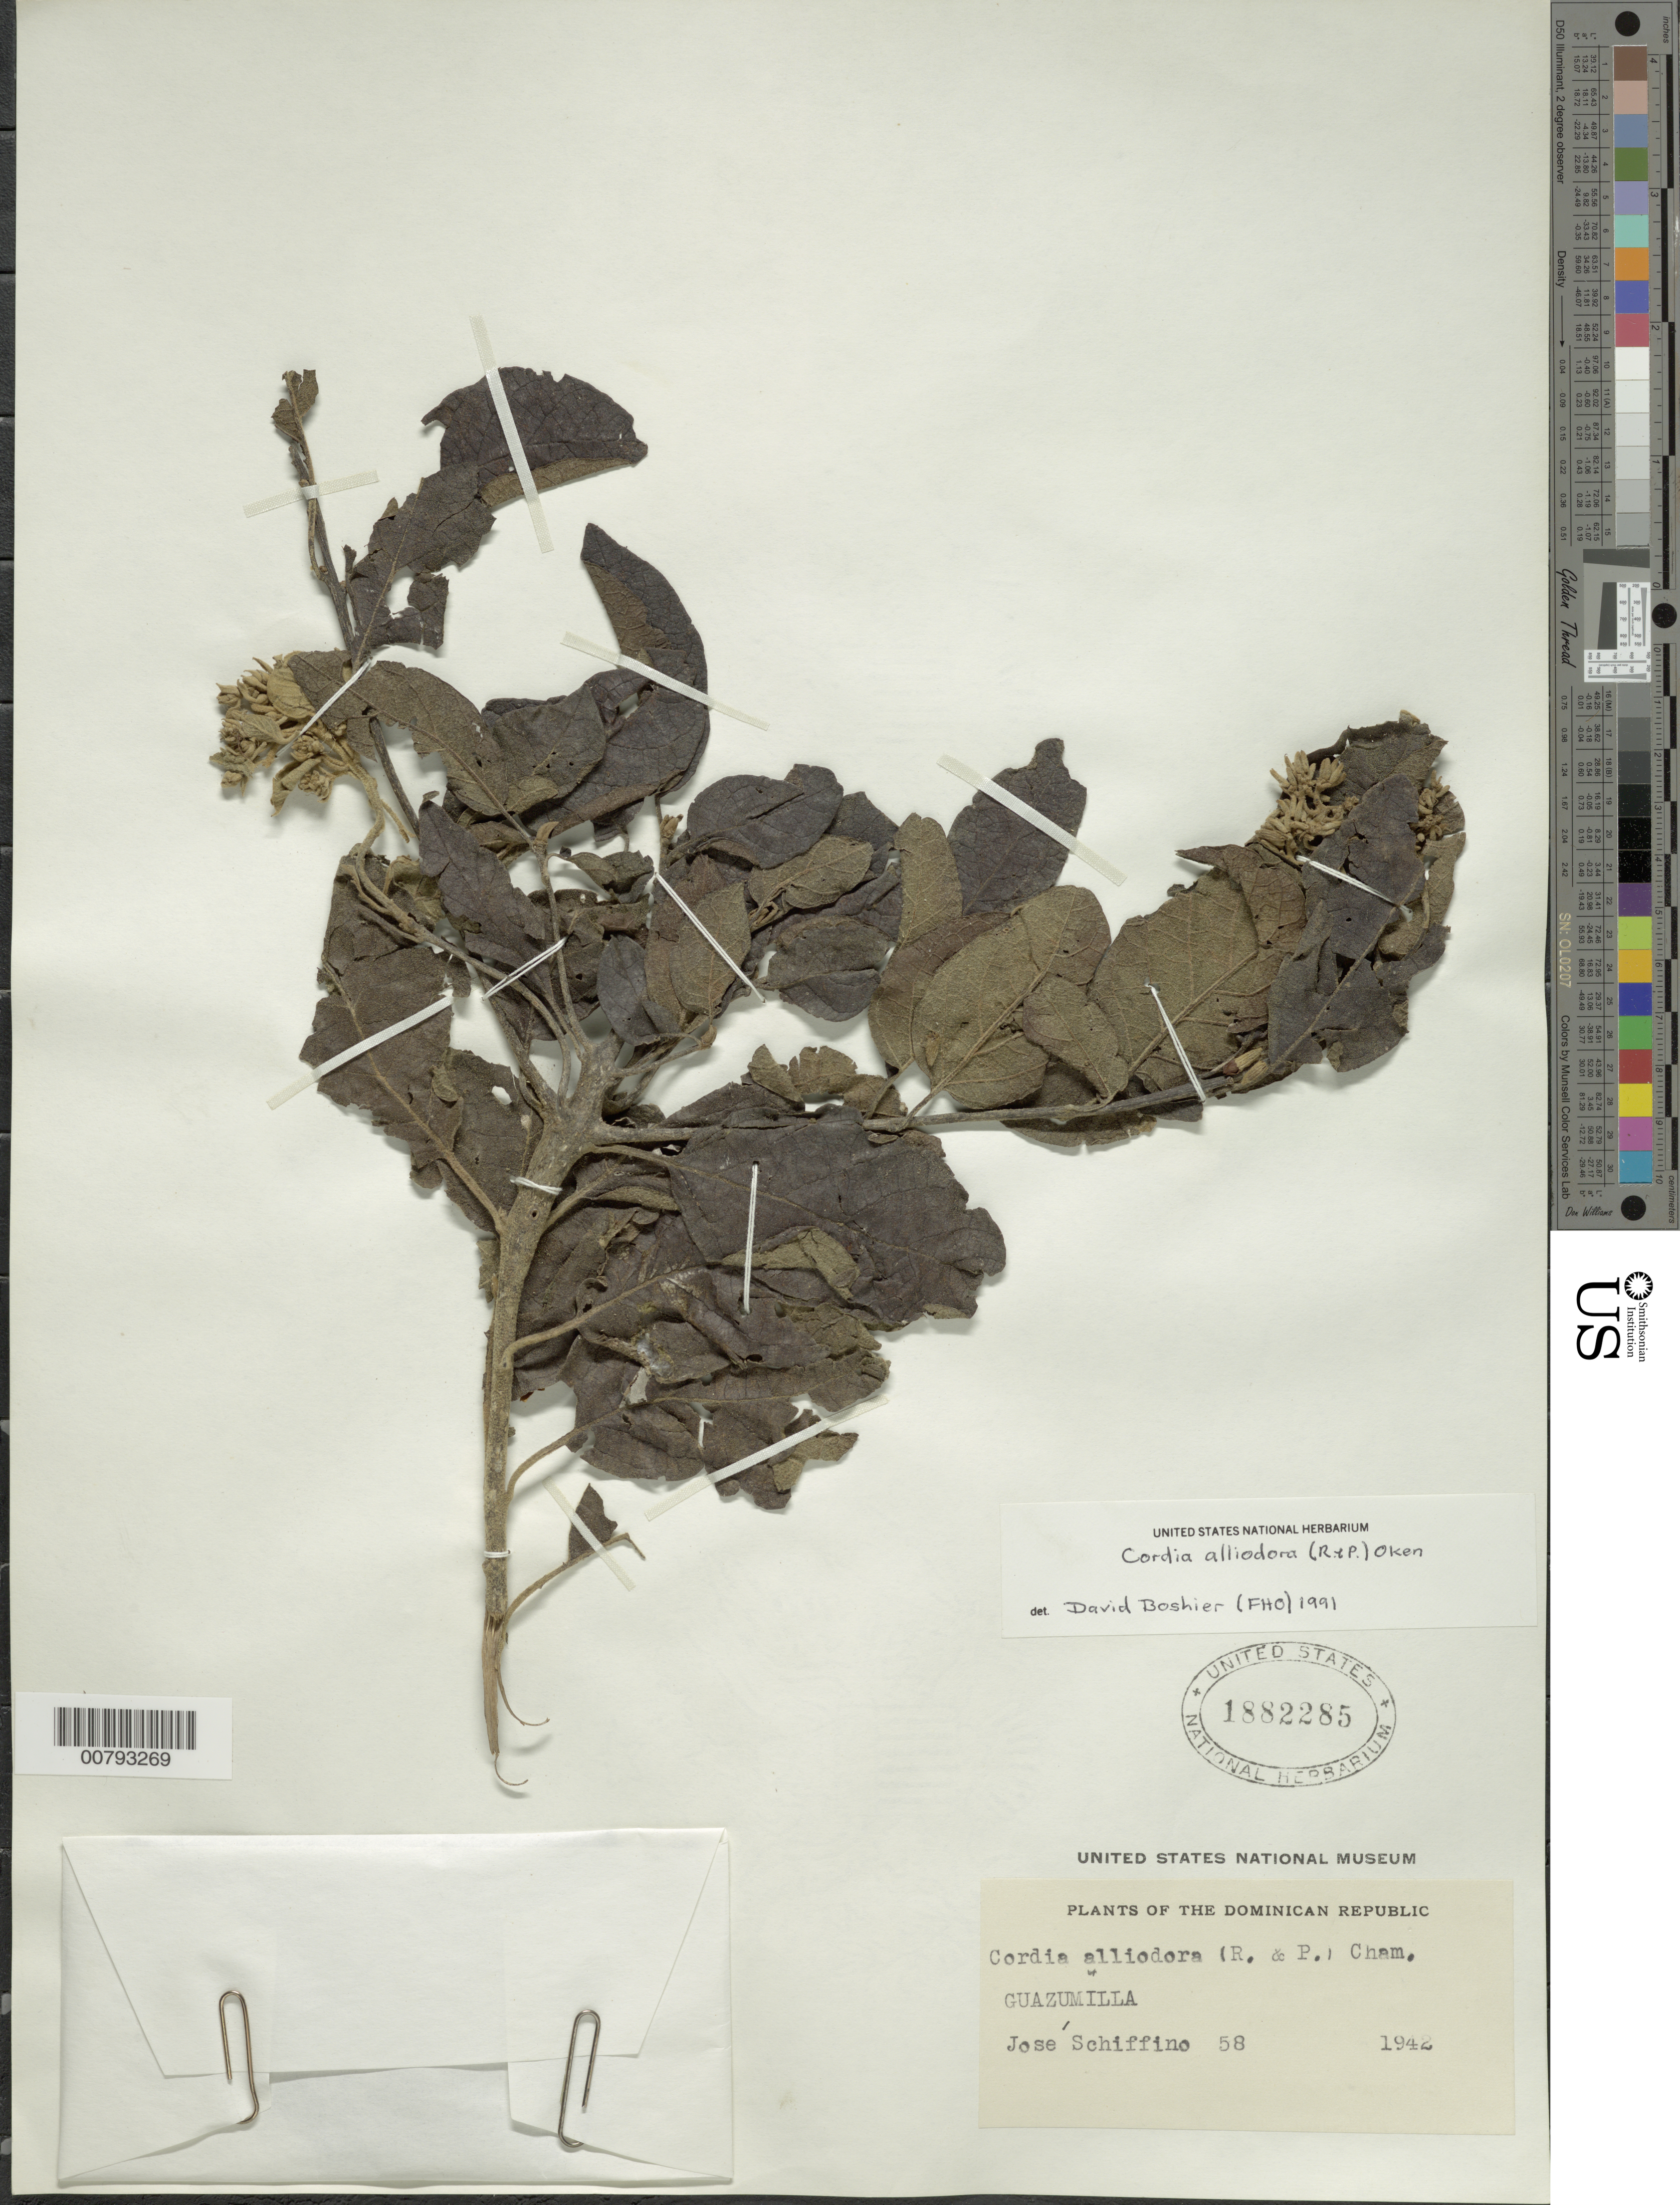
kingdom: Plantae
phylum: Tracheophyta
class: Magnoliopsida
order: Boraginales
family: Cordiaceae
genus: Cordia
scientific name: Cordia alliodora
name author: (Ruiz & Pav.) Oken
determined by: Boshier, D.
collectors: J. Shiffino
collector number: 58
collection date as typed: Mar 1942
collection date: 1942-03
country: Dominican Republic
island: Hispaniola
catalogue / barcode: US 1882285